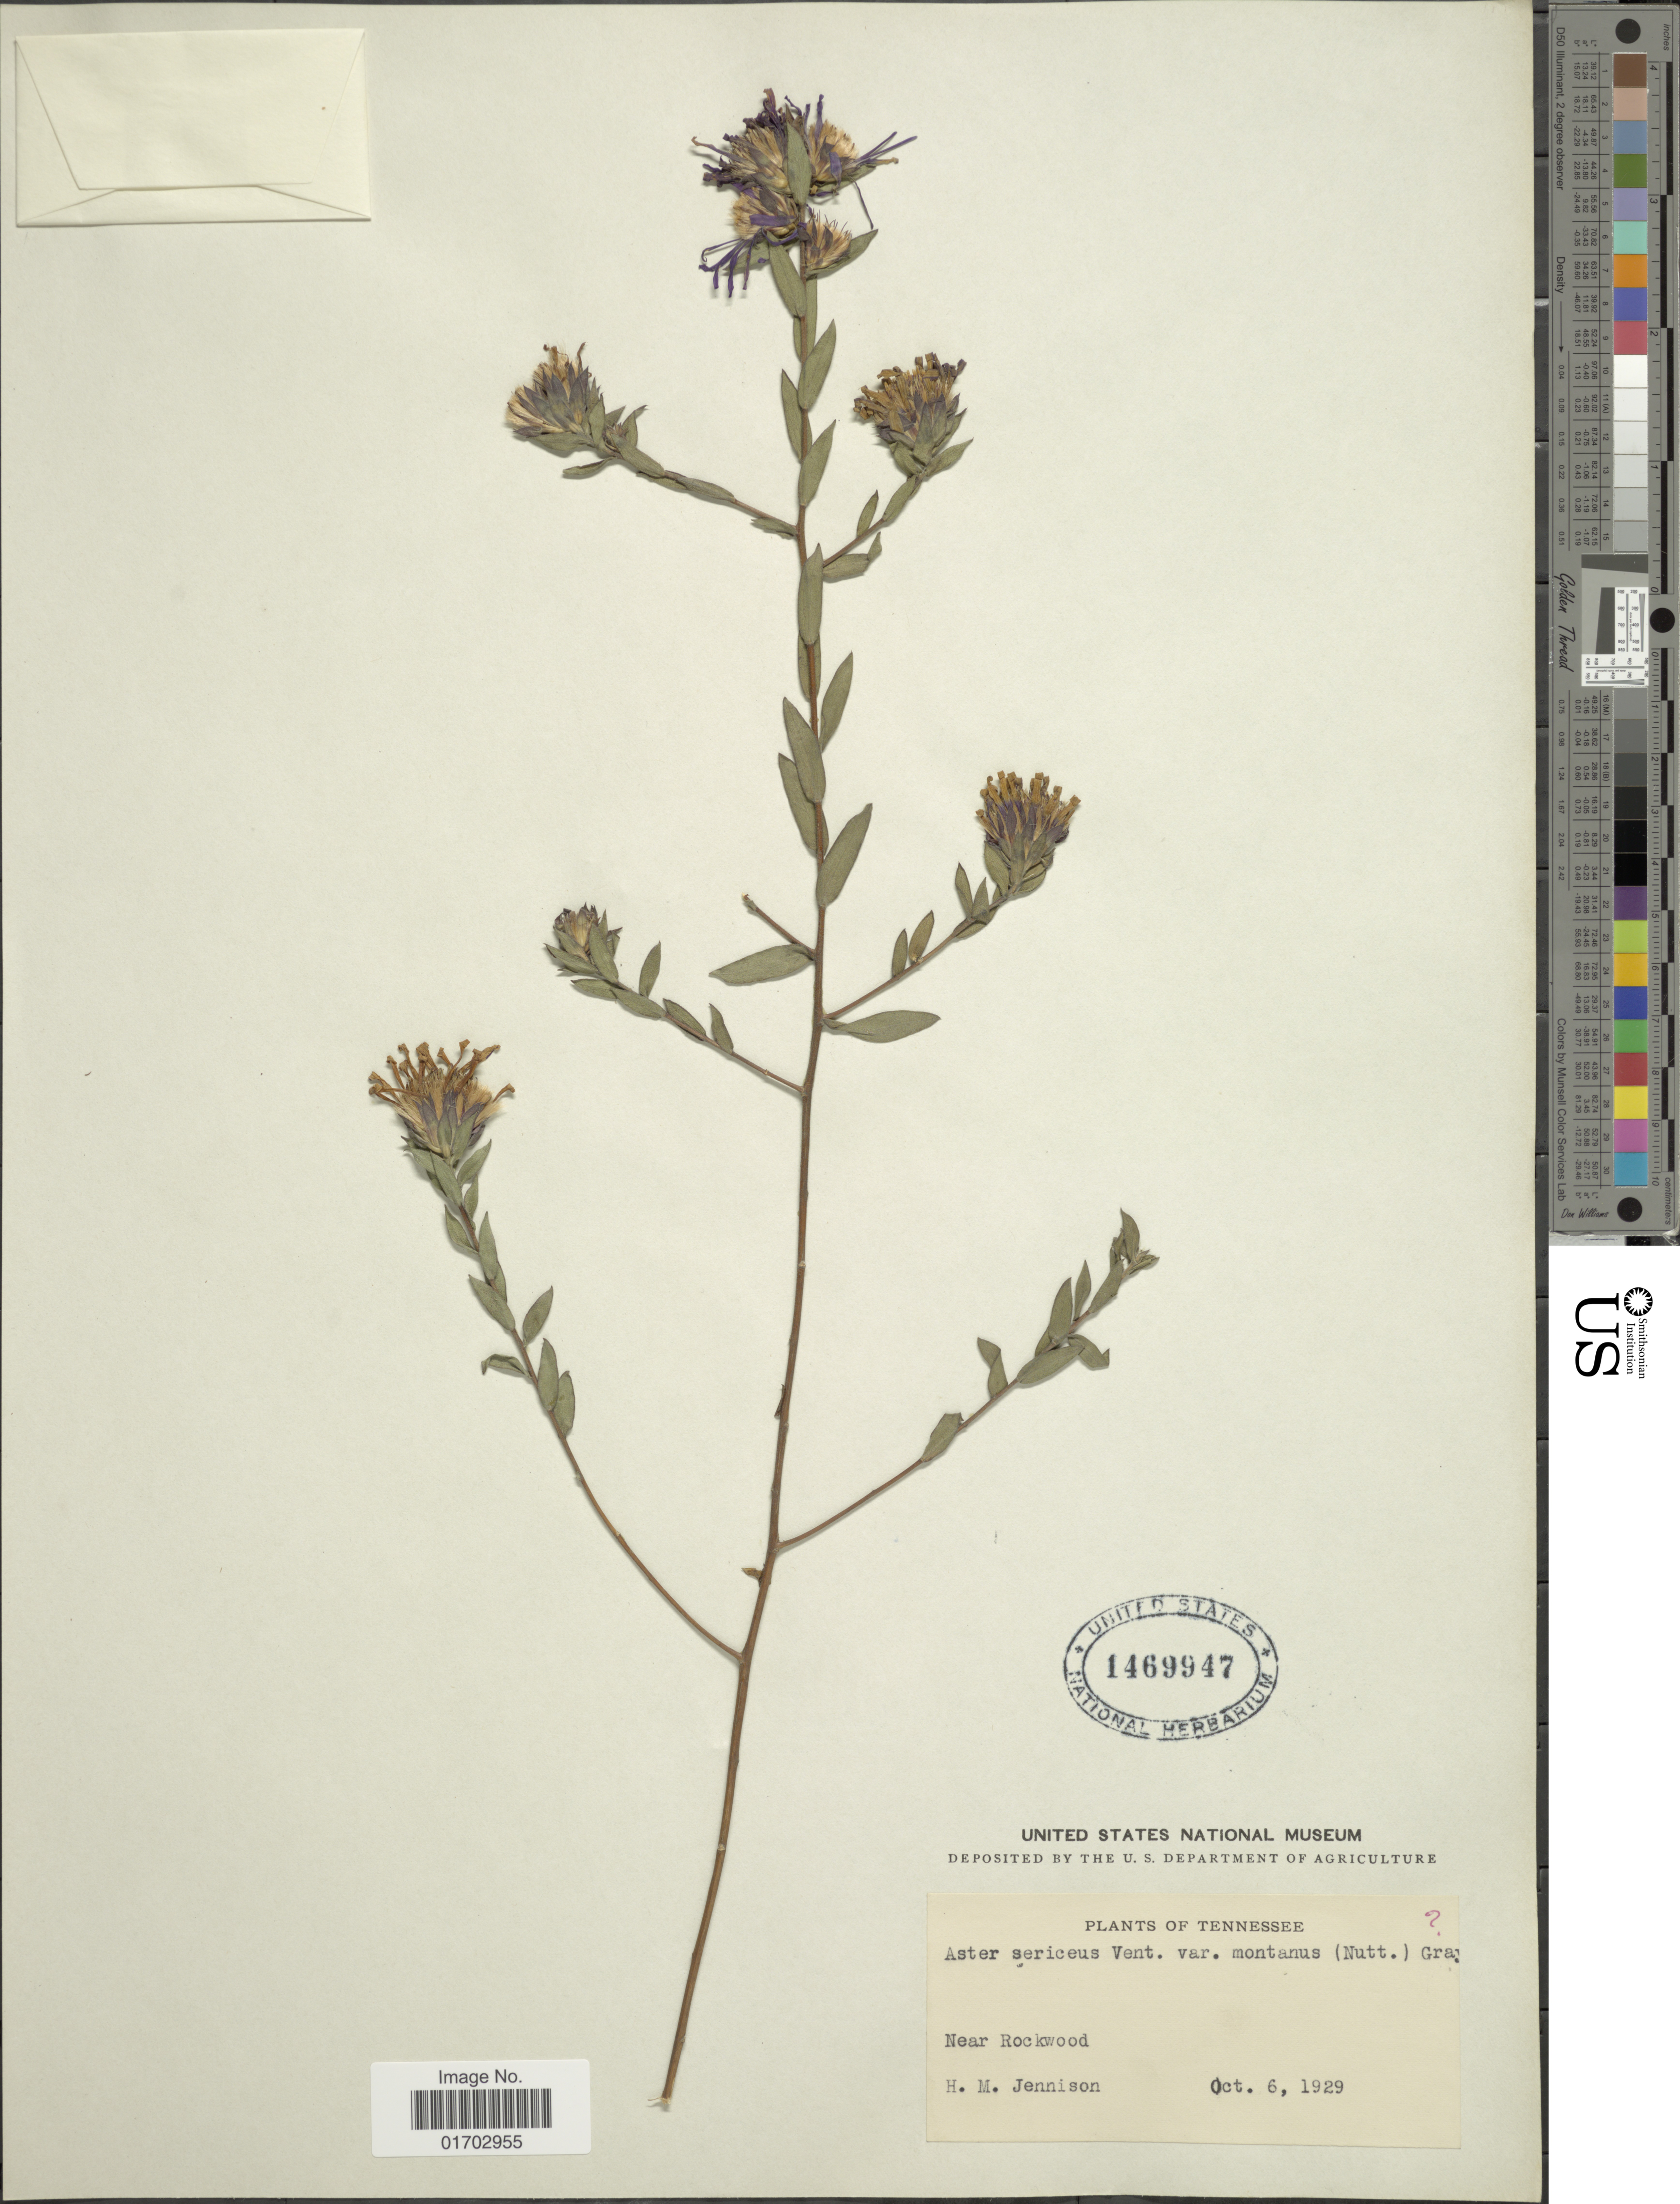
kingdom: Plantae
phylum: Tracheophyta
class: Magnoliopsida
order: Asterales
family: Asteraceae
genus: Symphyotrichum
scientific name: Symphyotrichum sericeum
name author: (Vent.) G.L. Nesom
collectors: H. Jennison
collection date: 1929-10-06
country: United States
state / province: Tennessee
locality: Near Rockwood.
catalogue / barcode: US 1469947